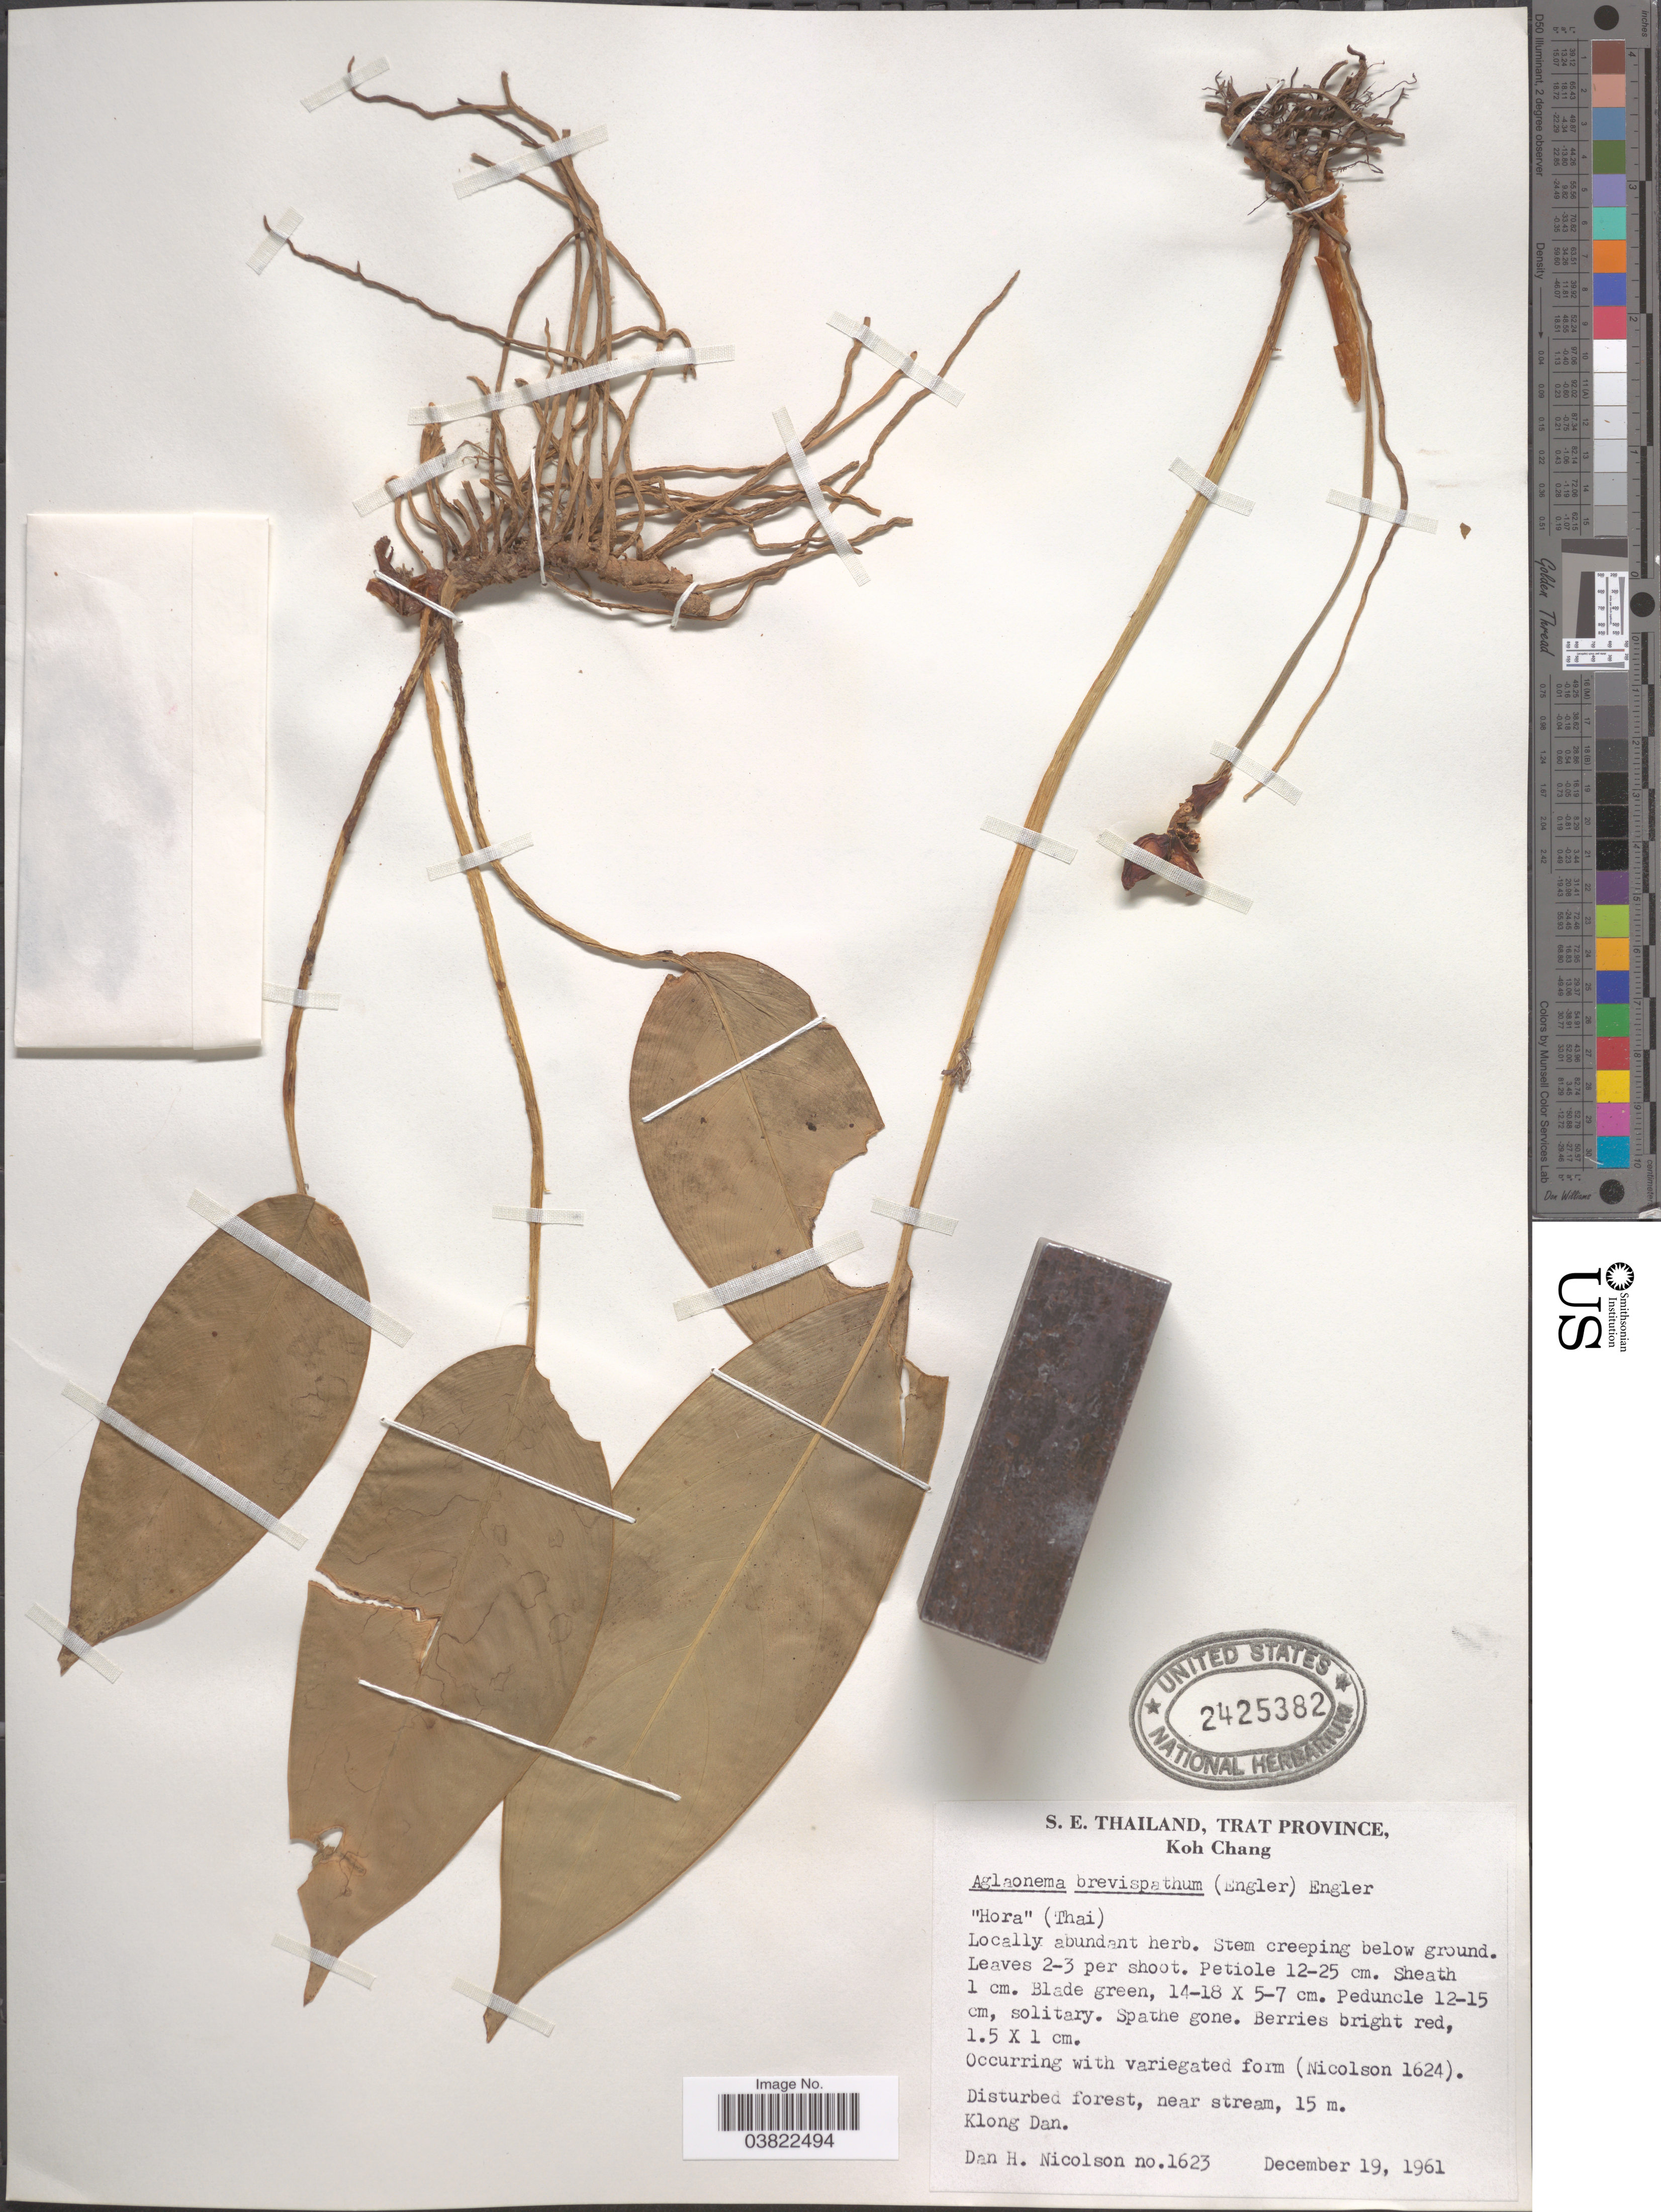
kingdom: Plantae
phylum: Tracheophyta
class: Liliopsida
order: Alismatales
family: Araceae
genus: Aglaonema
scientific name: Aglaonema brevispathum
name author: (Engl.) Engl.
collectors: D. H. Nicolson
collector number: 1623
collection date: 1961-12-19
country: Thailand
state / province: Trat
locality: S. E. Thailand. Koh Chang. disturbed forest, near stream. Klong Dan.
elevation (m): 15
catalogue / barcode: US 2425382